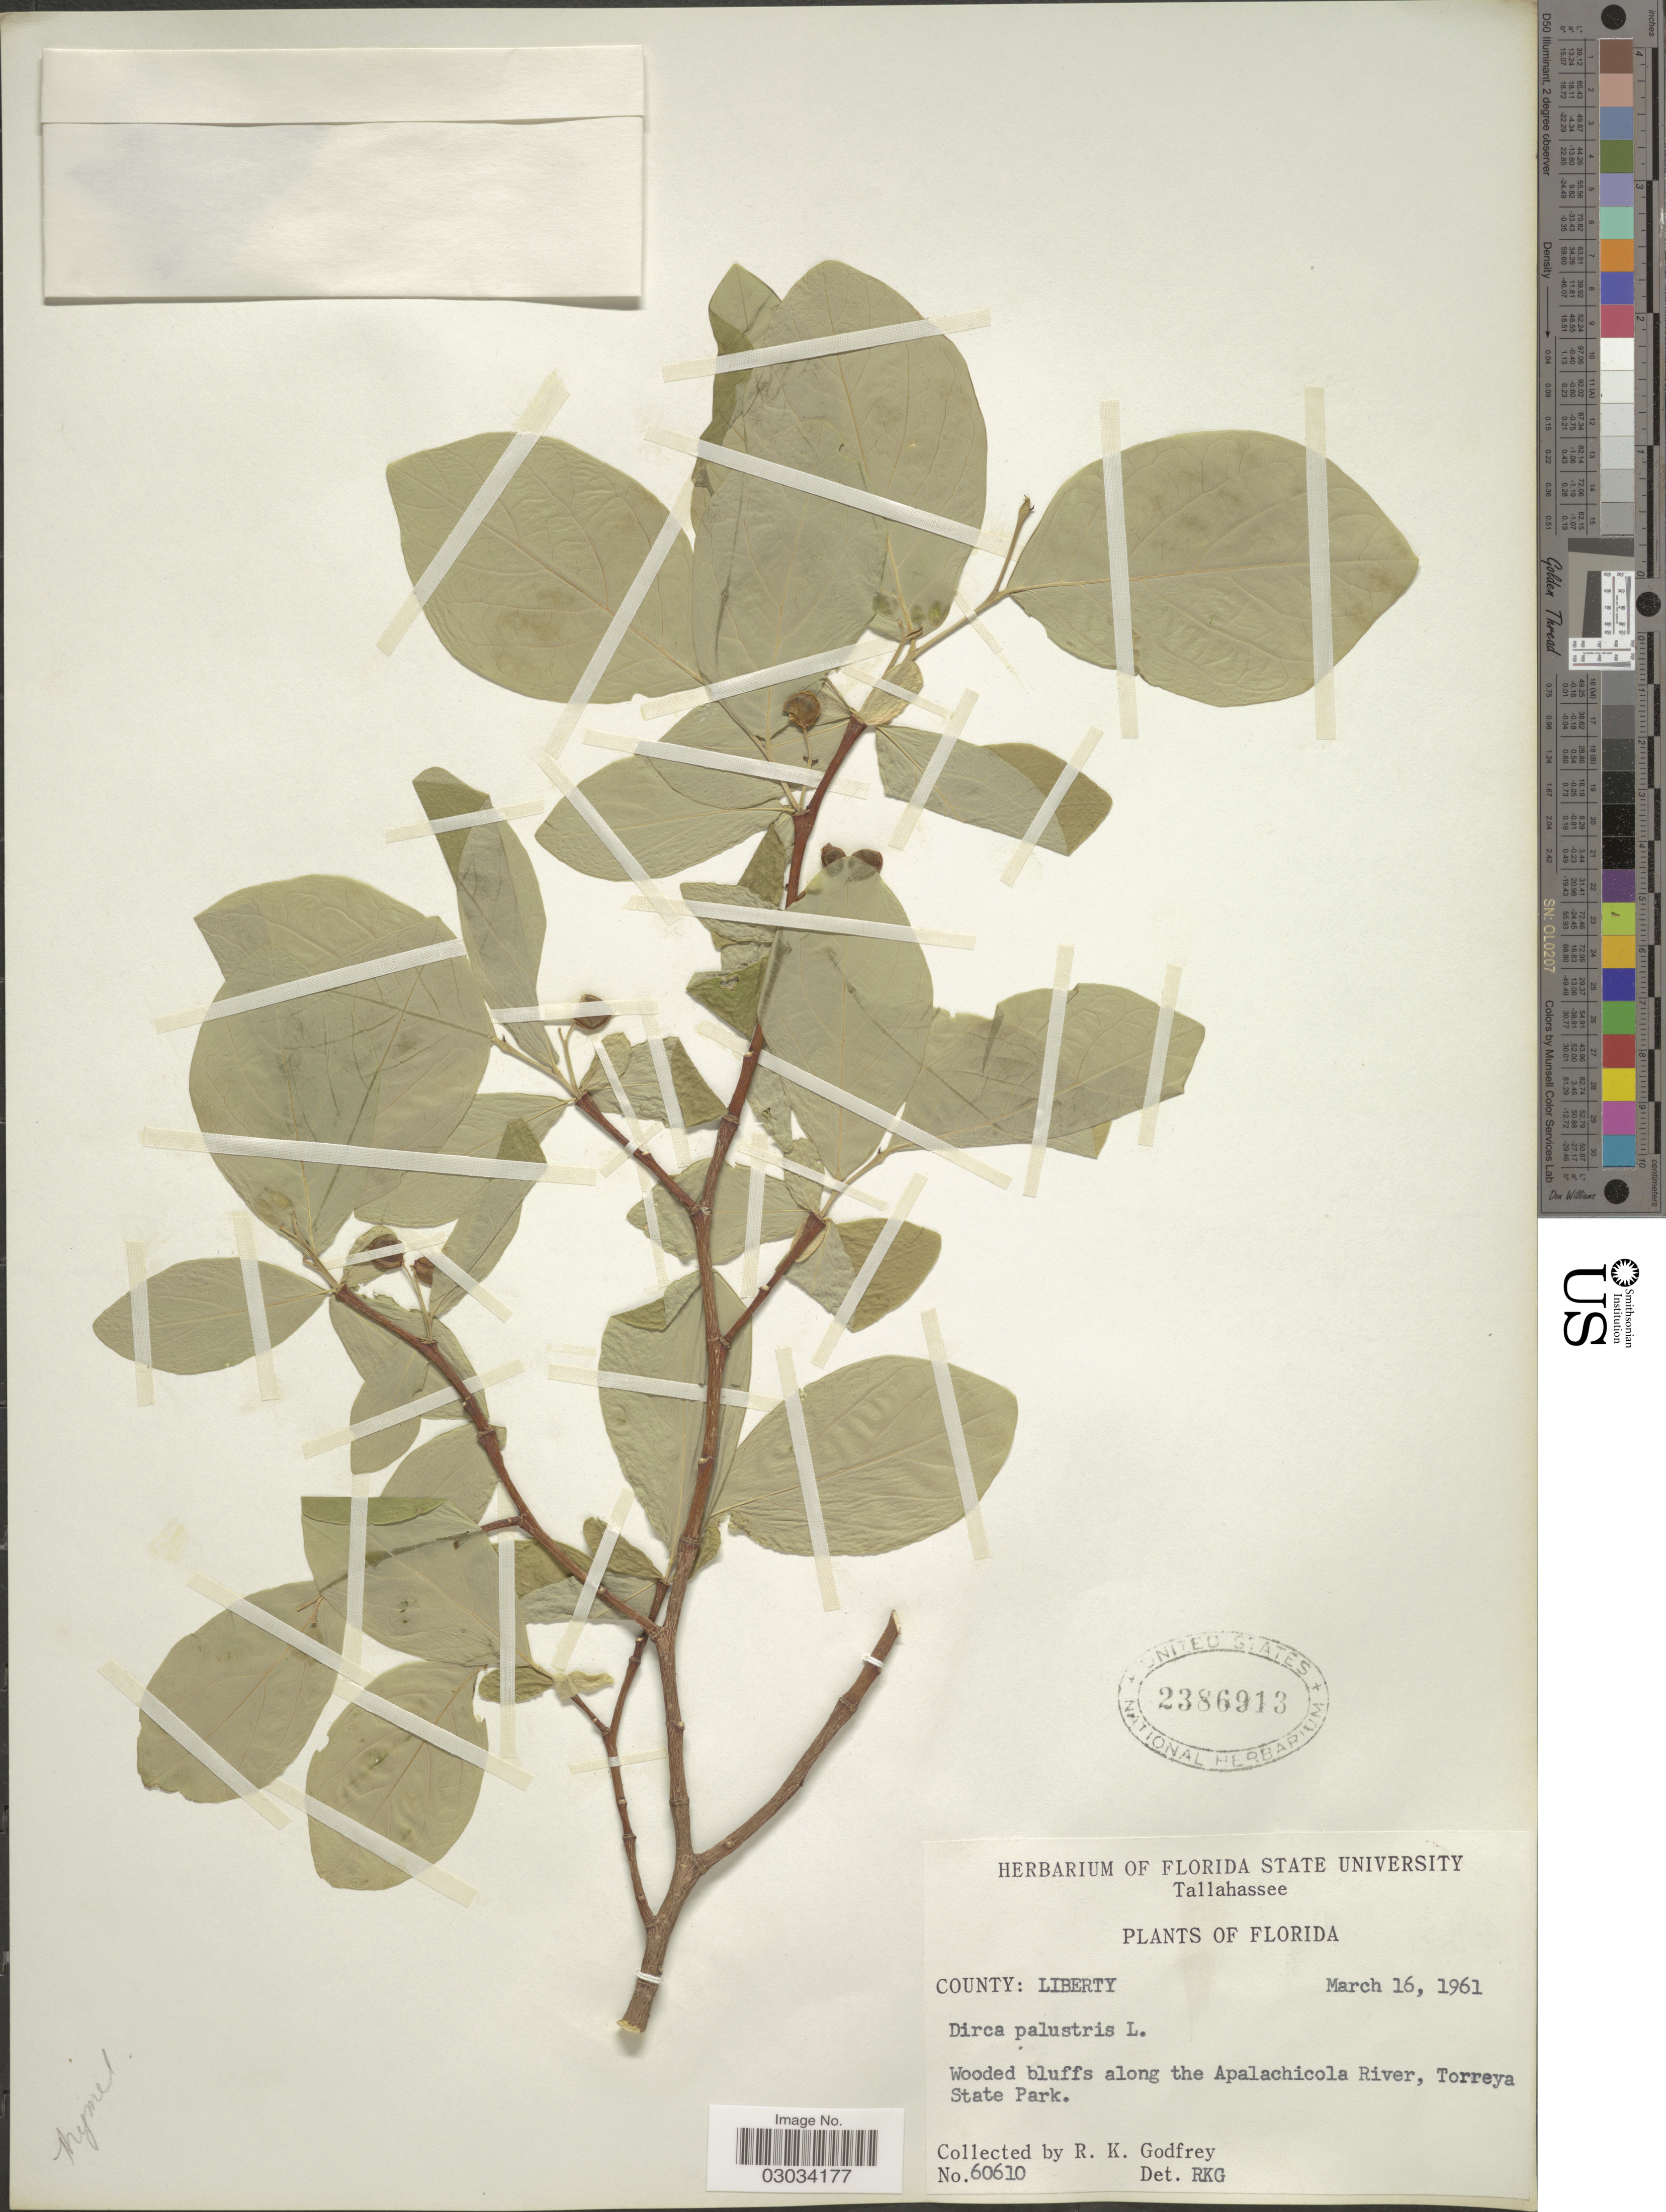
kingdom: Plantae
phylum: Tracheophyta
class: Magnoliopsida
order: Malvales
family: Thymelaeaceae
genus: Dirca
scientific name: Dirca palustris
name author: L.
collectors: R. K. Godfrey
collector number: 60610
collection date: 1961-03-16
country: United States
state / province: Florida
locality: County: Liberty. Wooded bluffs along the Apalachicola River, Torreya State Park.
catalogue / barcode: US 2386913